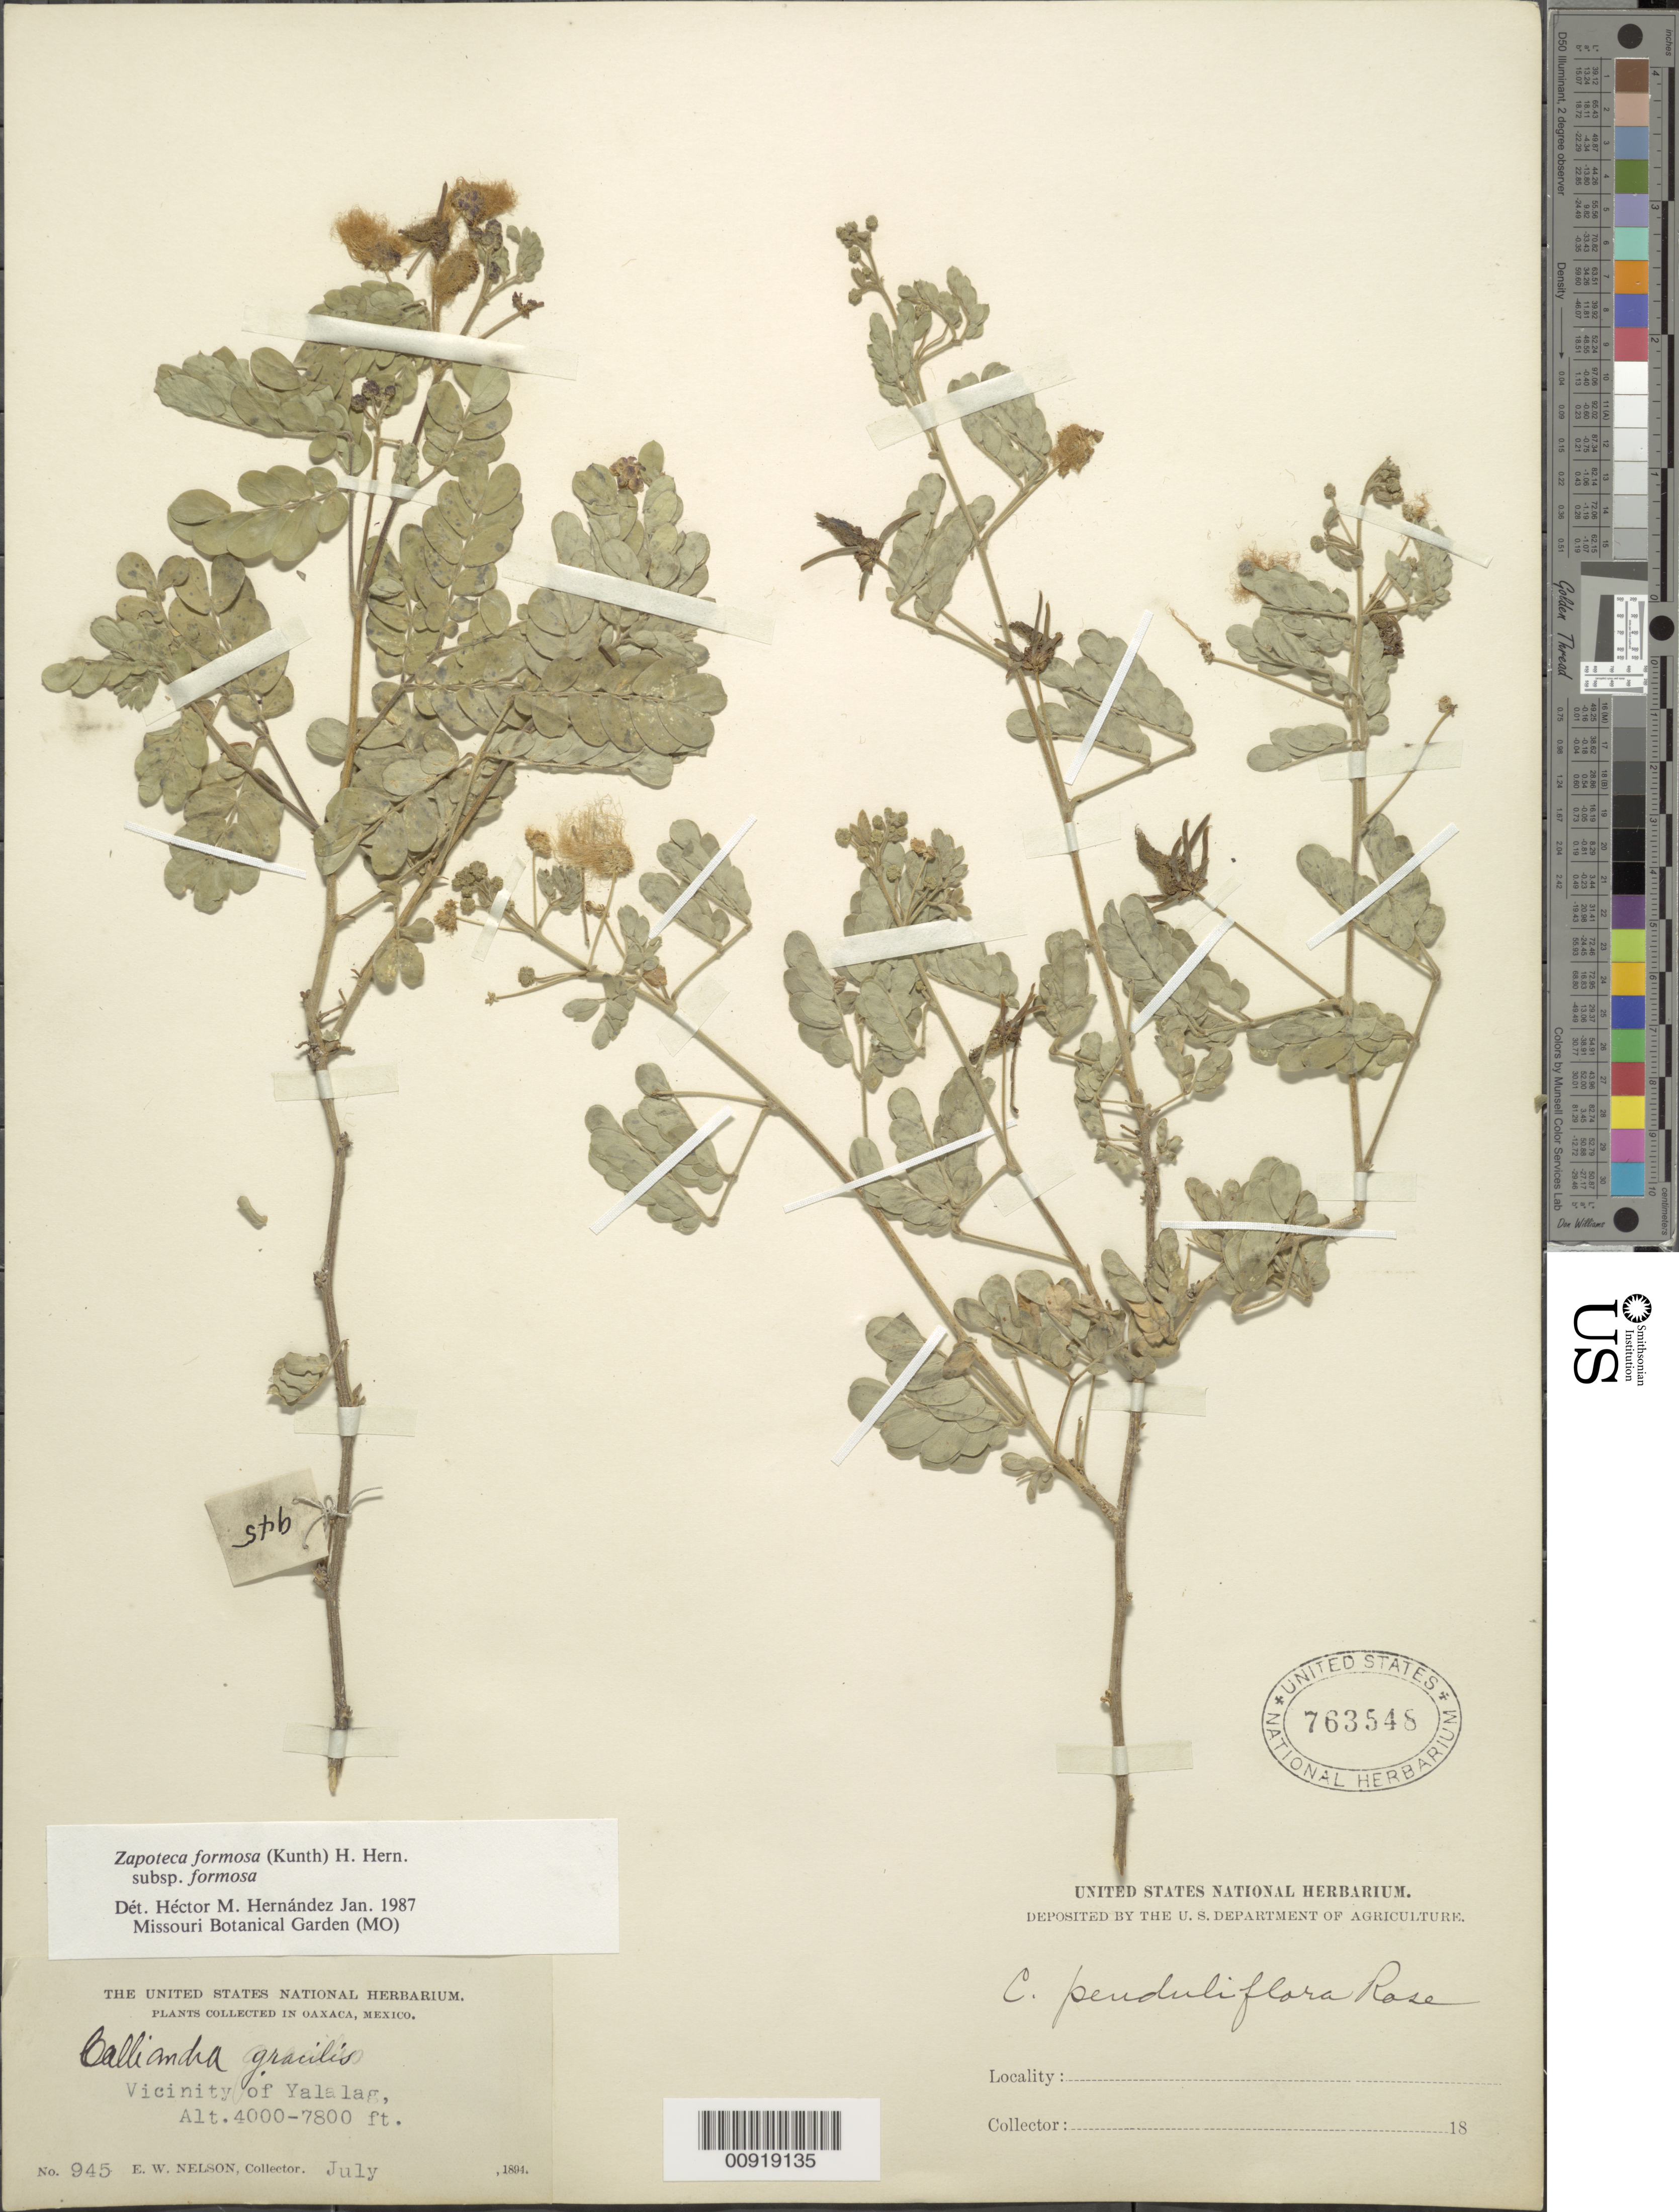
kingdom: Plantae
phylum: Tracheophyta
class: Magnoliopsida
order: Fabales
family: Fabaceae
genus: Zapoteca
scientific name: Zapoteca formosa subsp. formosa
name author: (Kunth) H.M. Hern.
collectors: E. W. Nelson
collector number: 945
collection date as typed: Jul 1894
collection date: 1894-07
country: Mexico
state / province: Oaxaca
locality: Vicinity of Yalalag.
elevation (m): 1219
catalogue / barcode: US 763548